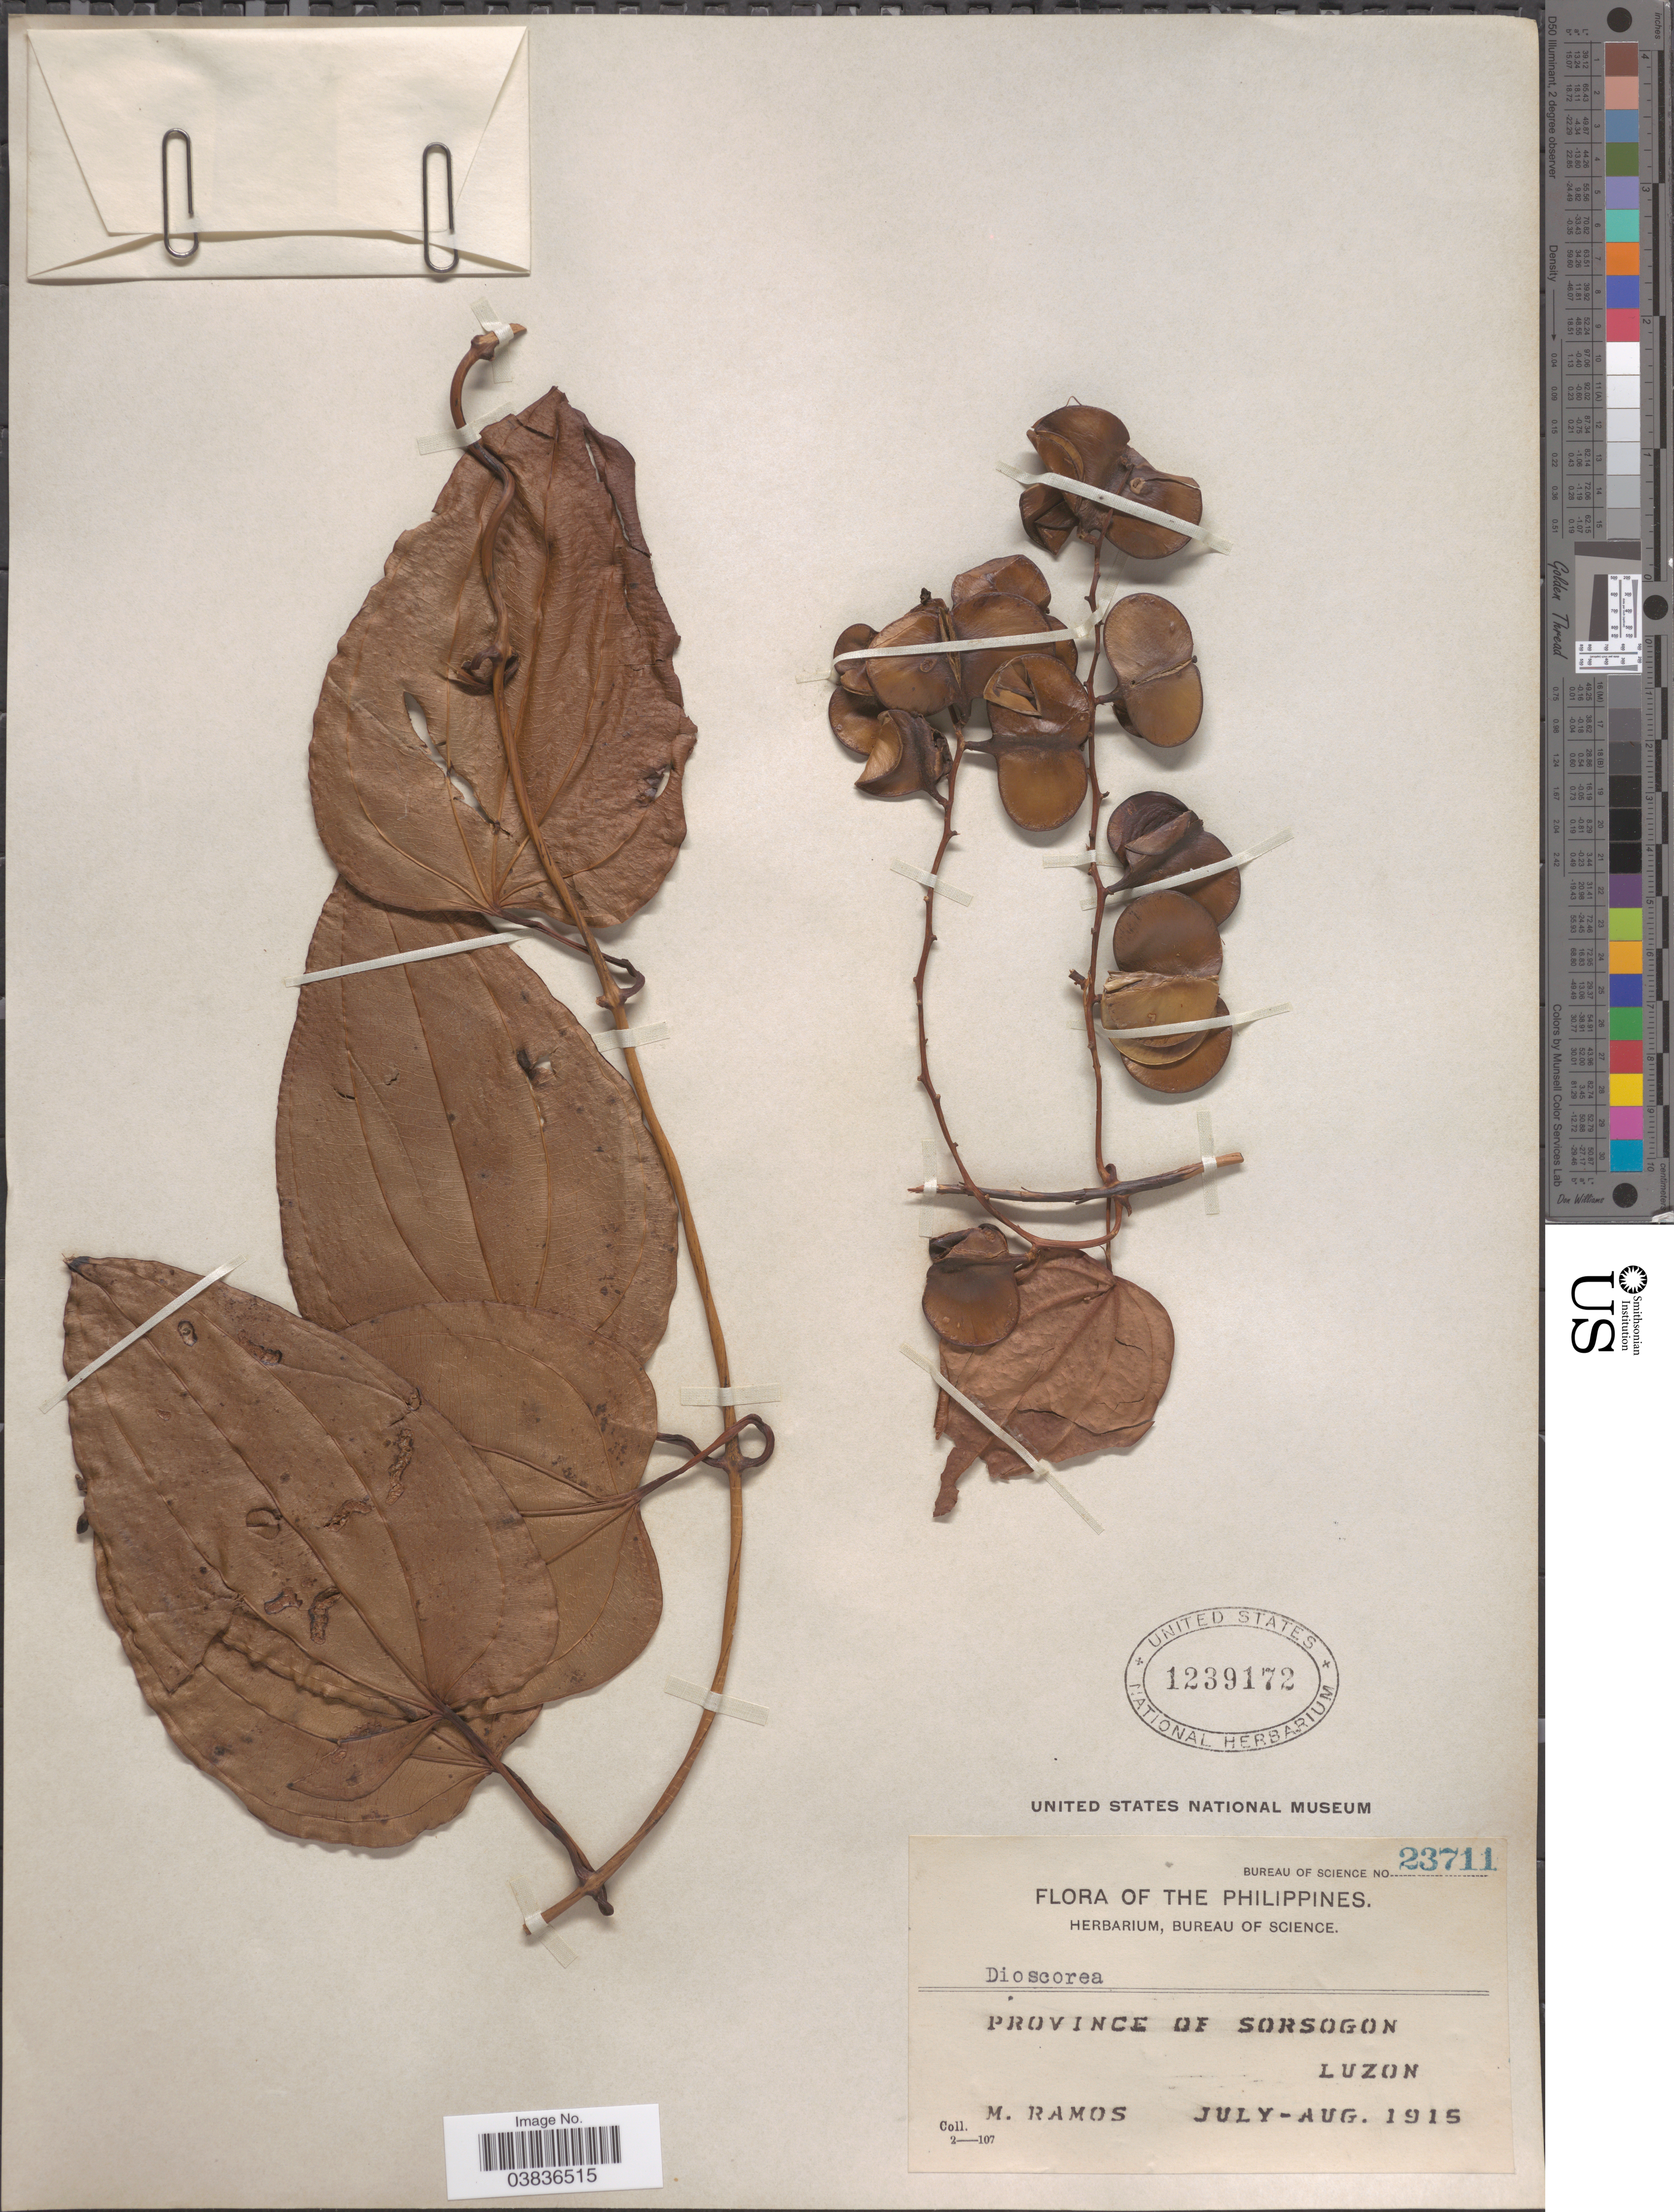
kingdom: Plantae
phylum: Tracheophyta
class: Liliopsida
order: Dioscoreales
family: Dioscoreaceae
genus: Dioscorea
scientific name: Dioscorea nummularia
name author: Lam.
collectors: M. Ramos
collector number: Bureau of Science 23711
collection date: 1915-07/1915-08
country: Philippines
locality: Province of Sorsogon, Luzon.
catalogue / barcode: US 1239172